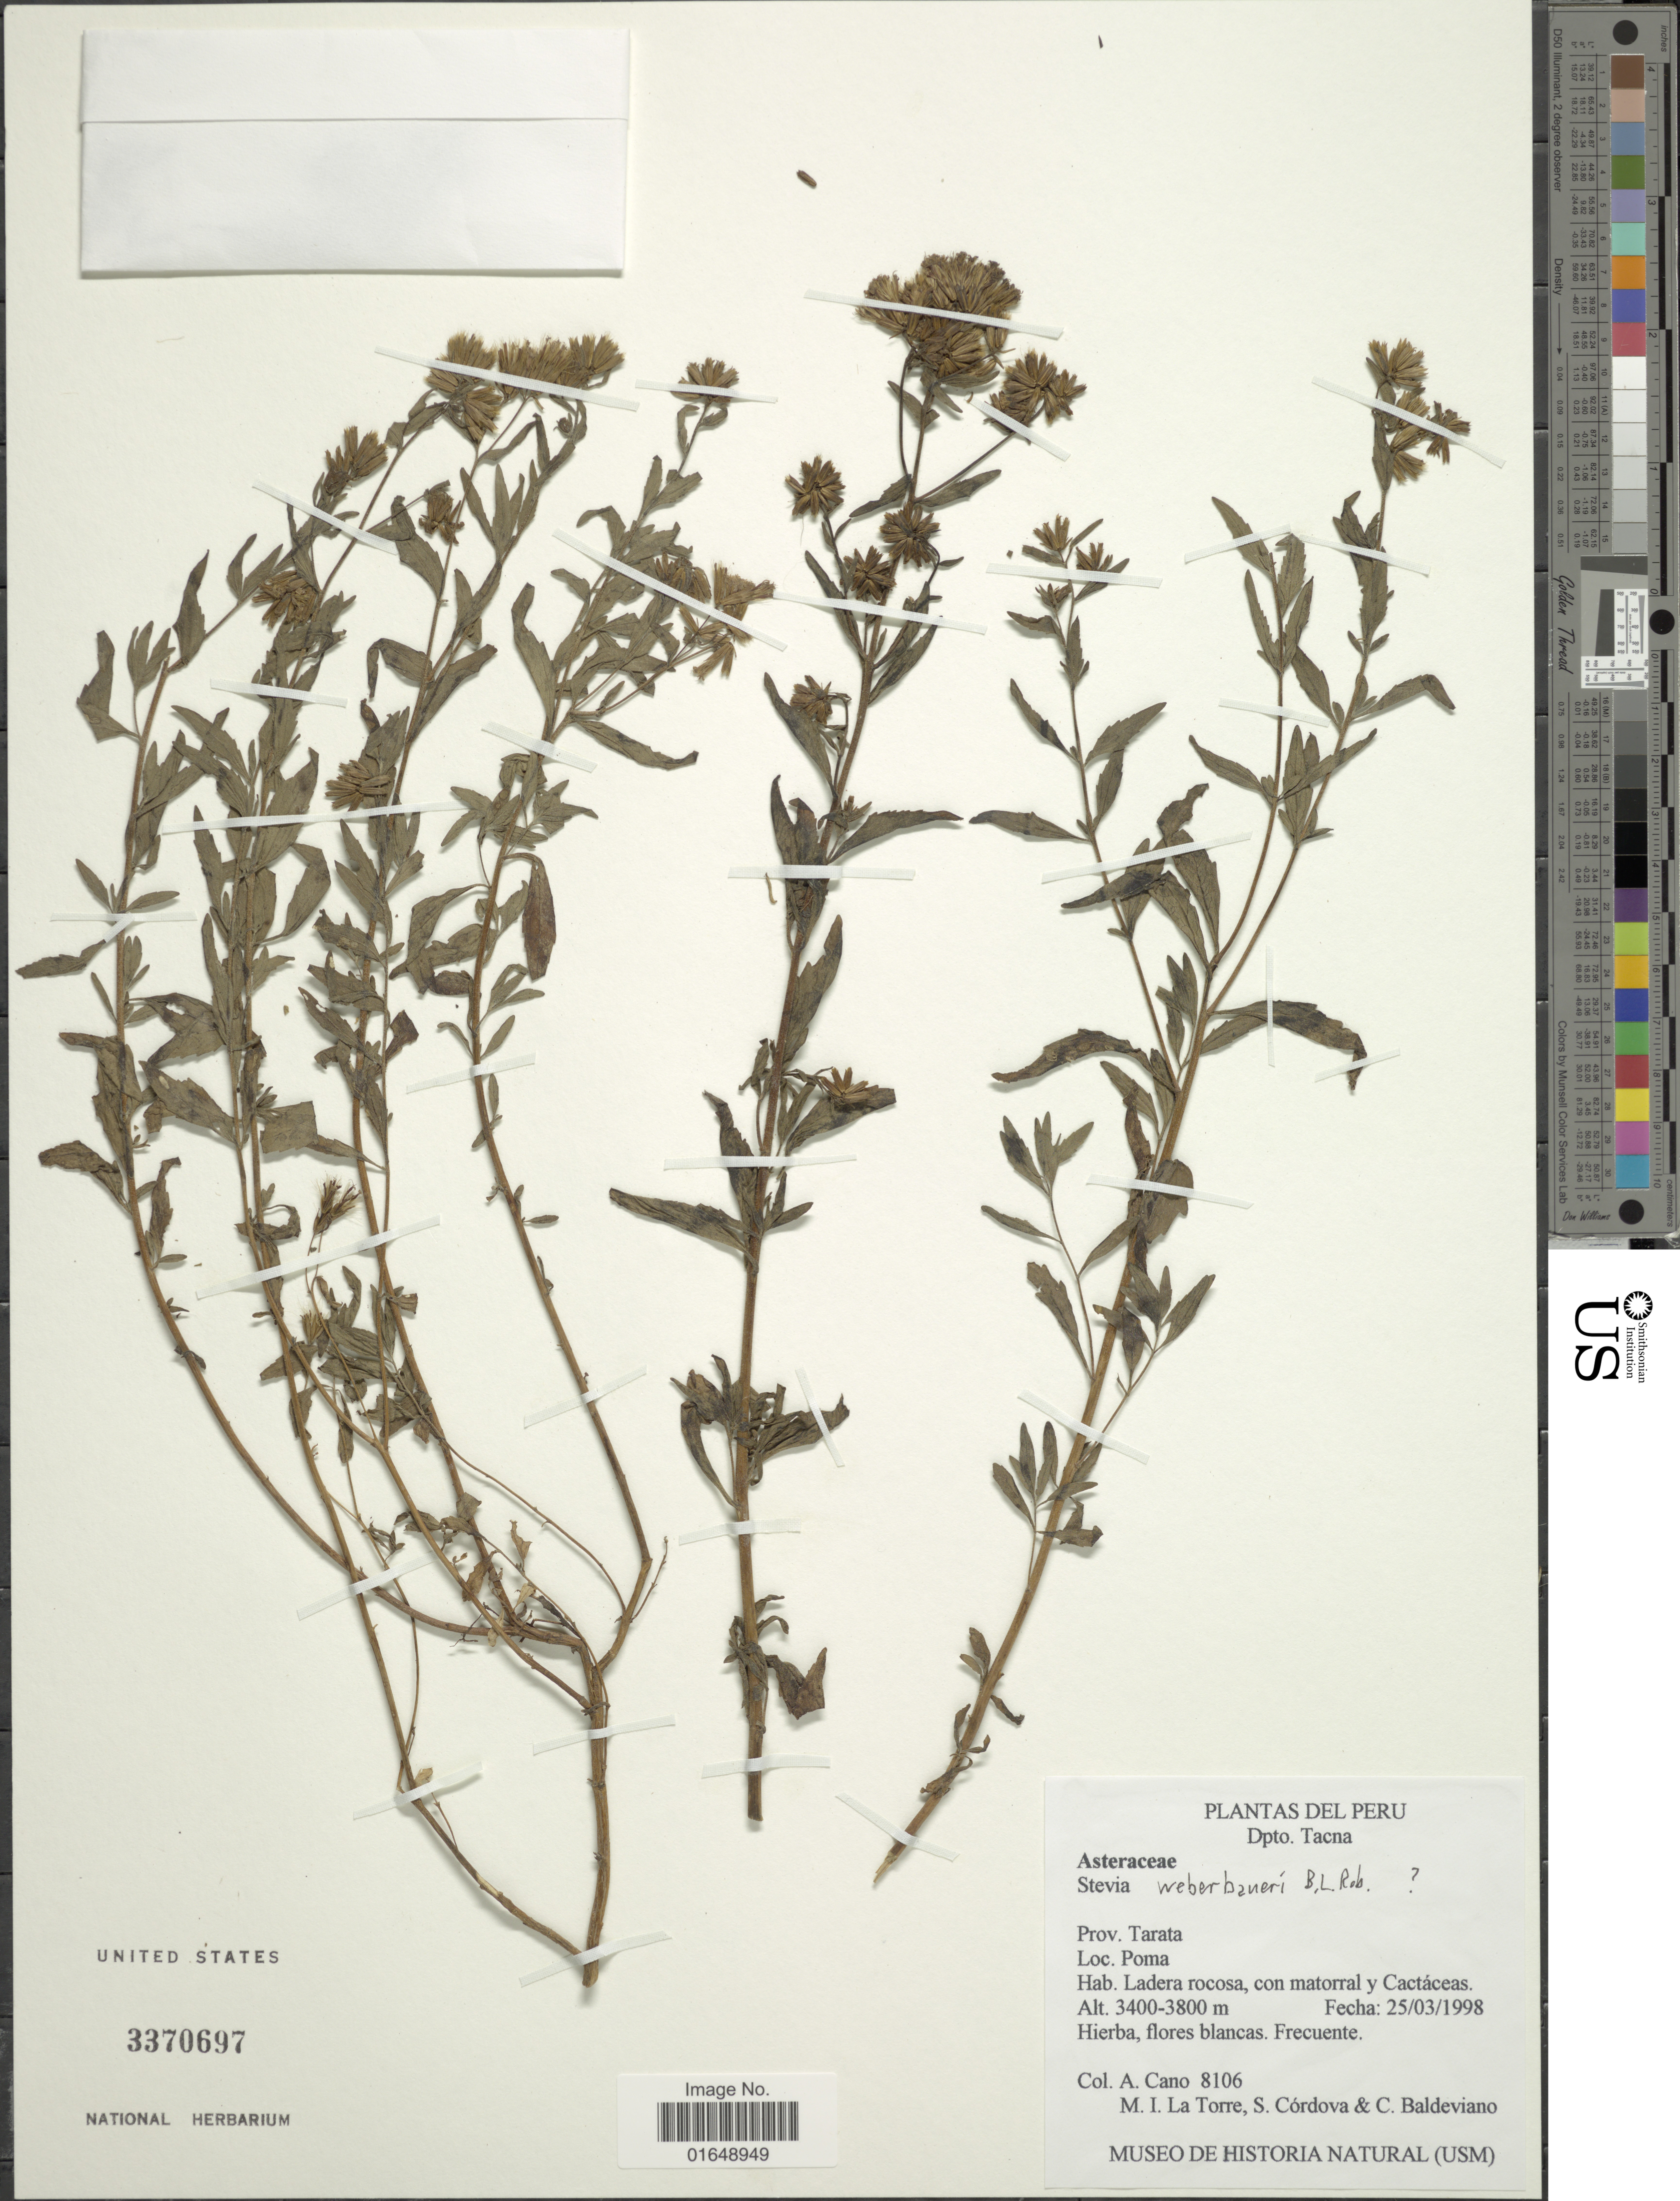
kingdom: Plantae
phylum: Tracheophyta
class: Magnoliopsida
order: Asterales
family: Asteraceae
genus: Stevia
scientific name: Stevia weberbaueri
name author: B.L. Rob.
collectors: A. Cano, M. I. La Torre, S. Cordova & C. Baldeviano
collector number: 8106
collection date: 1998-03-25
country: Peru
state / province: Tacna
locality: Prov. Tarata, Poma, Ladera rocosa.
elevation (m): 3400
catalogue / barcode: US 3370697